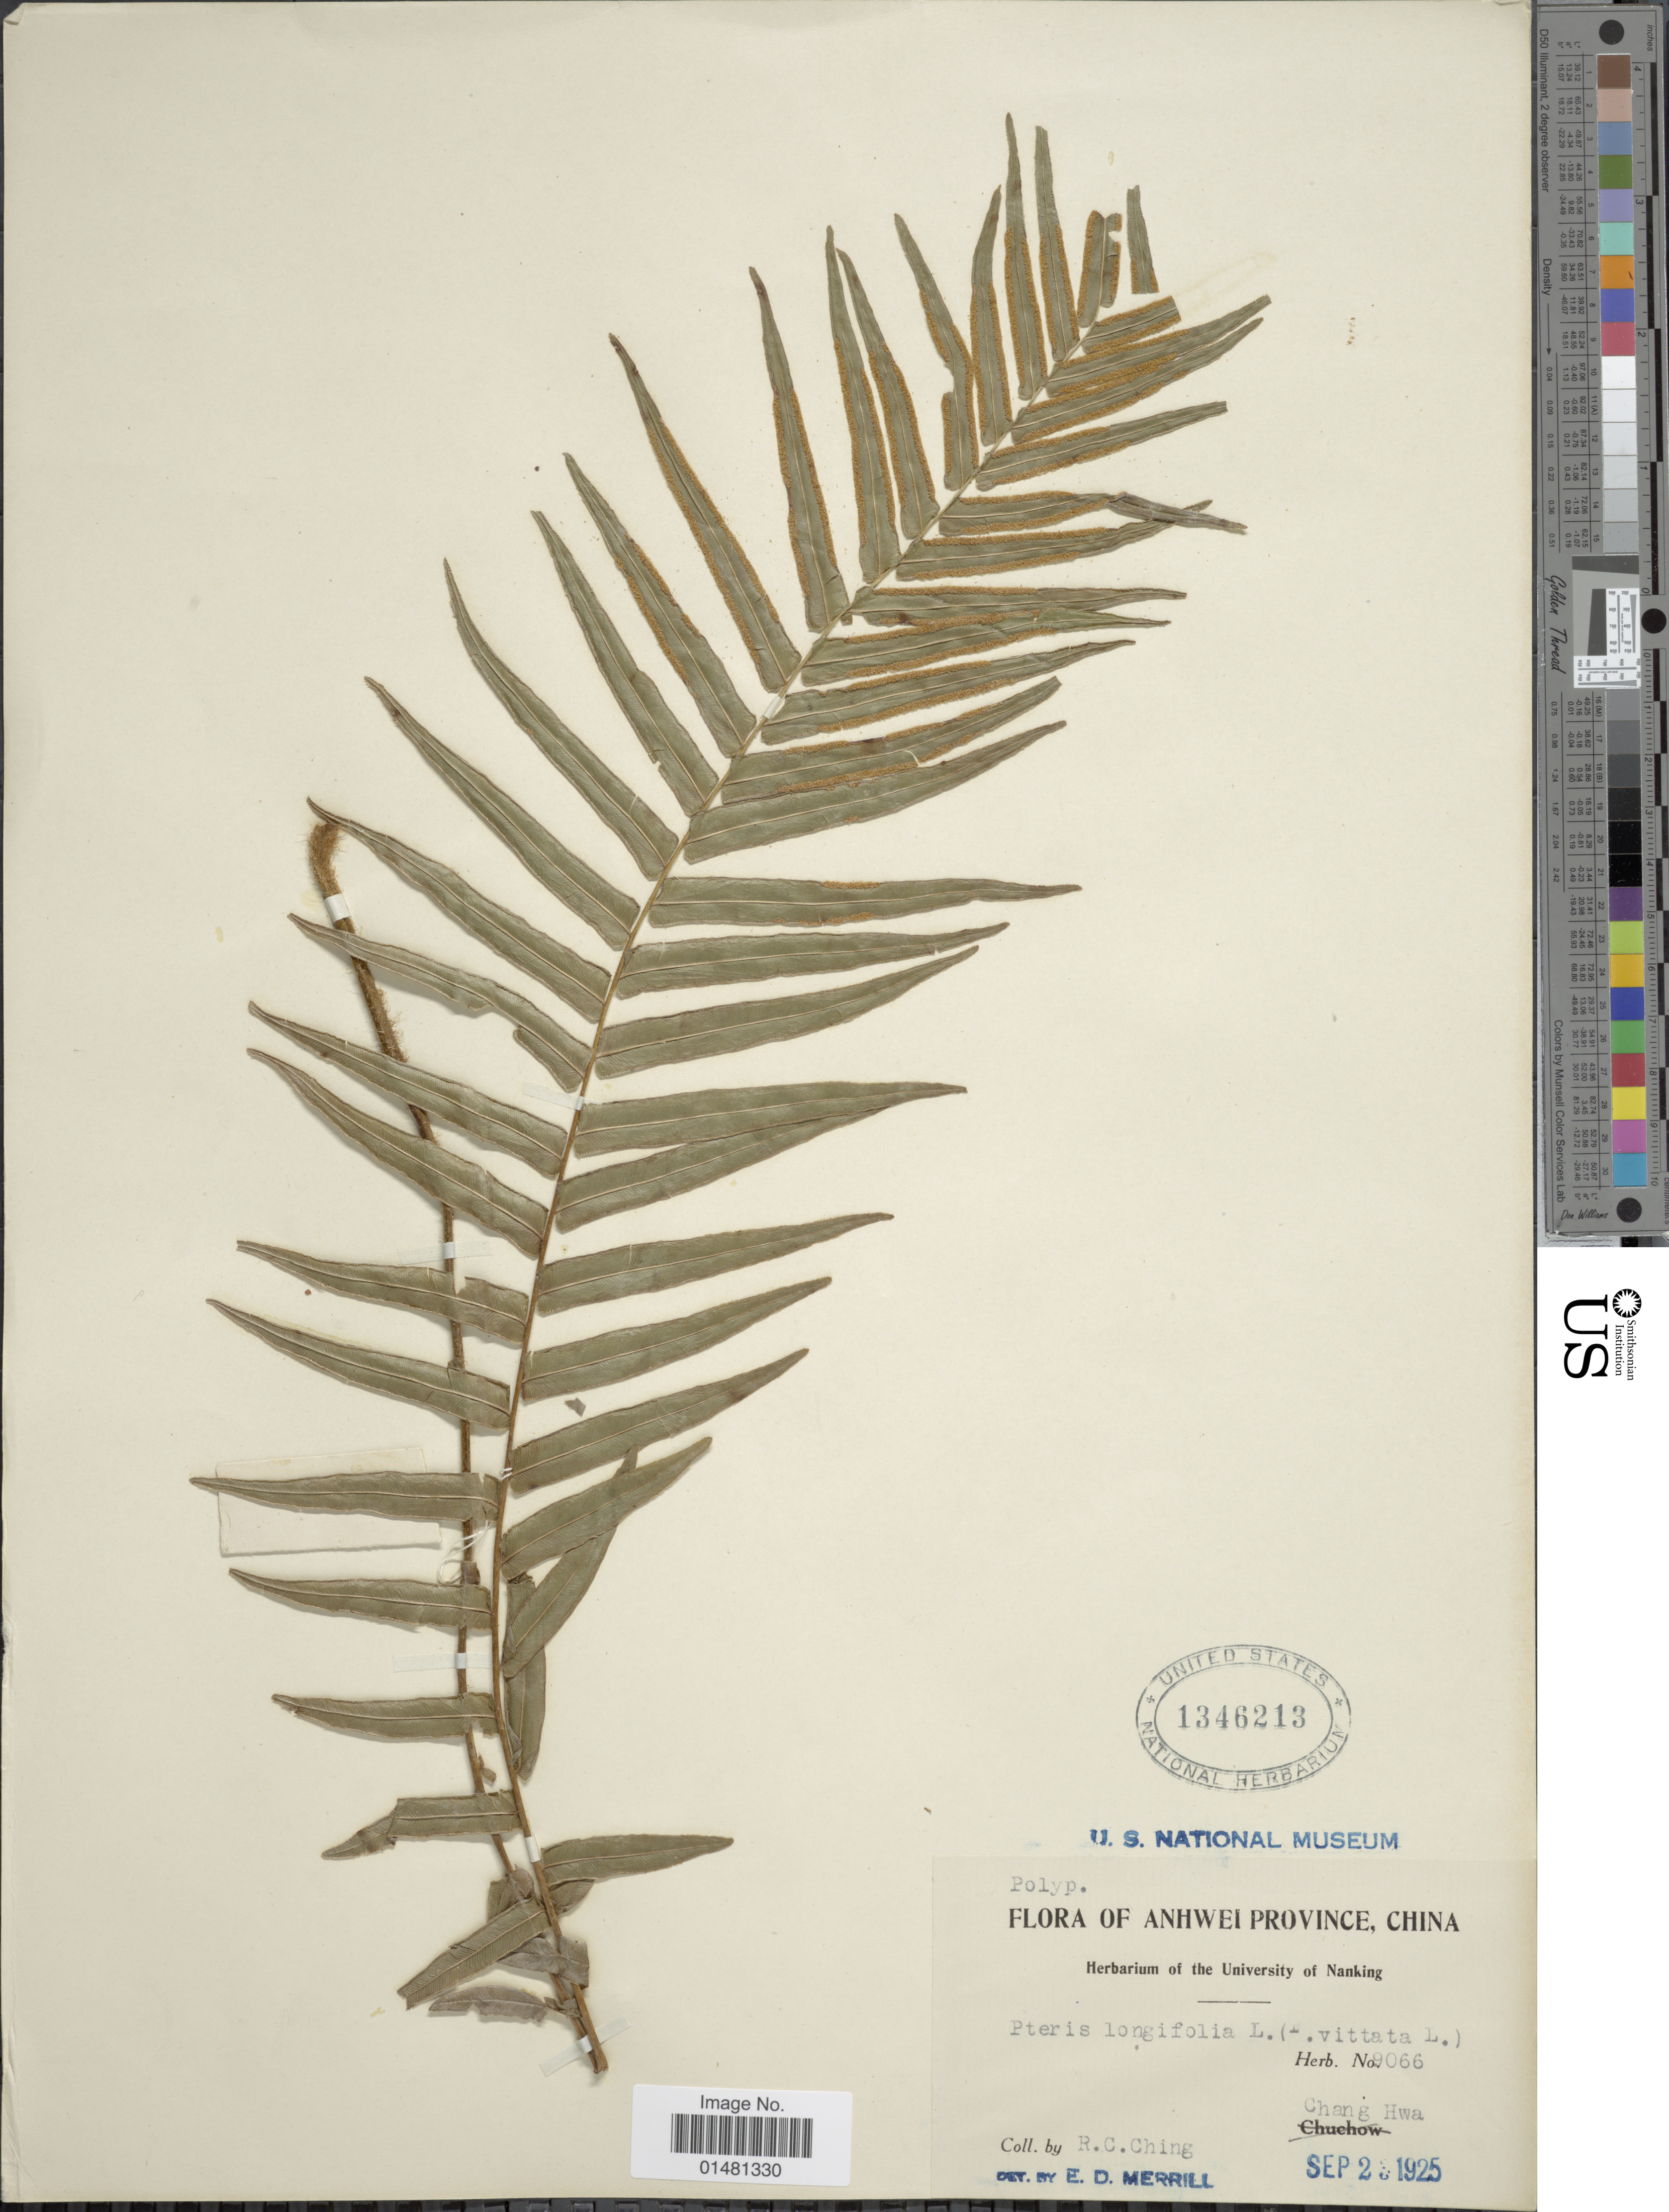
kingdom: Plantae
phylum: Tracheophyta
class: Polypodiopsida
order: Polypodiales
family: Pteridaceae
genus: Pteris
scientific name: Pteris vittata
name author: L.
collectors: R. C. Ching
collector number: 9066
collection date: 1925-09-23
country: China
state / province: Anhui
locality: Anhwei Province, Chang Hwa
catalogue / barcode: US 1346213